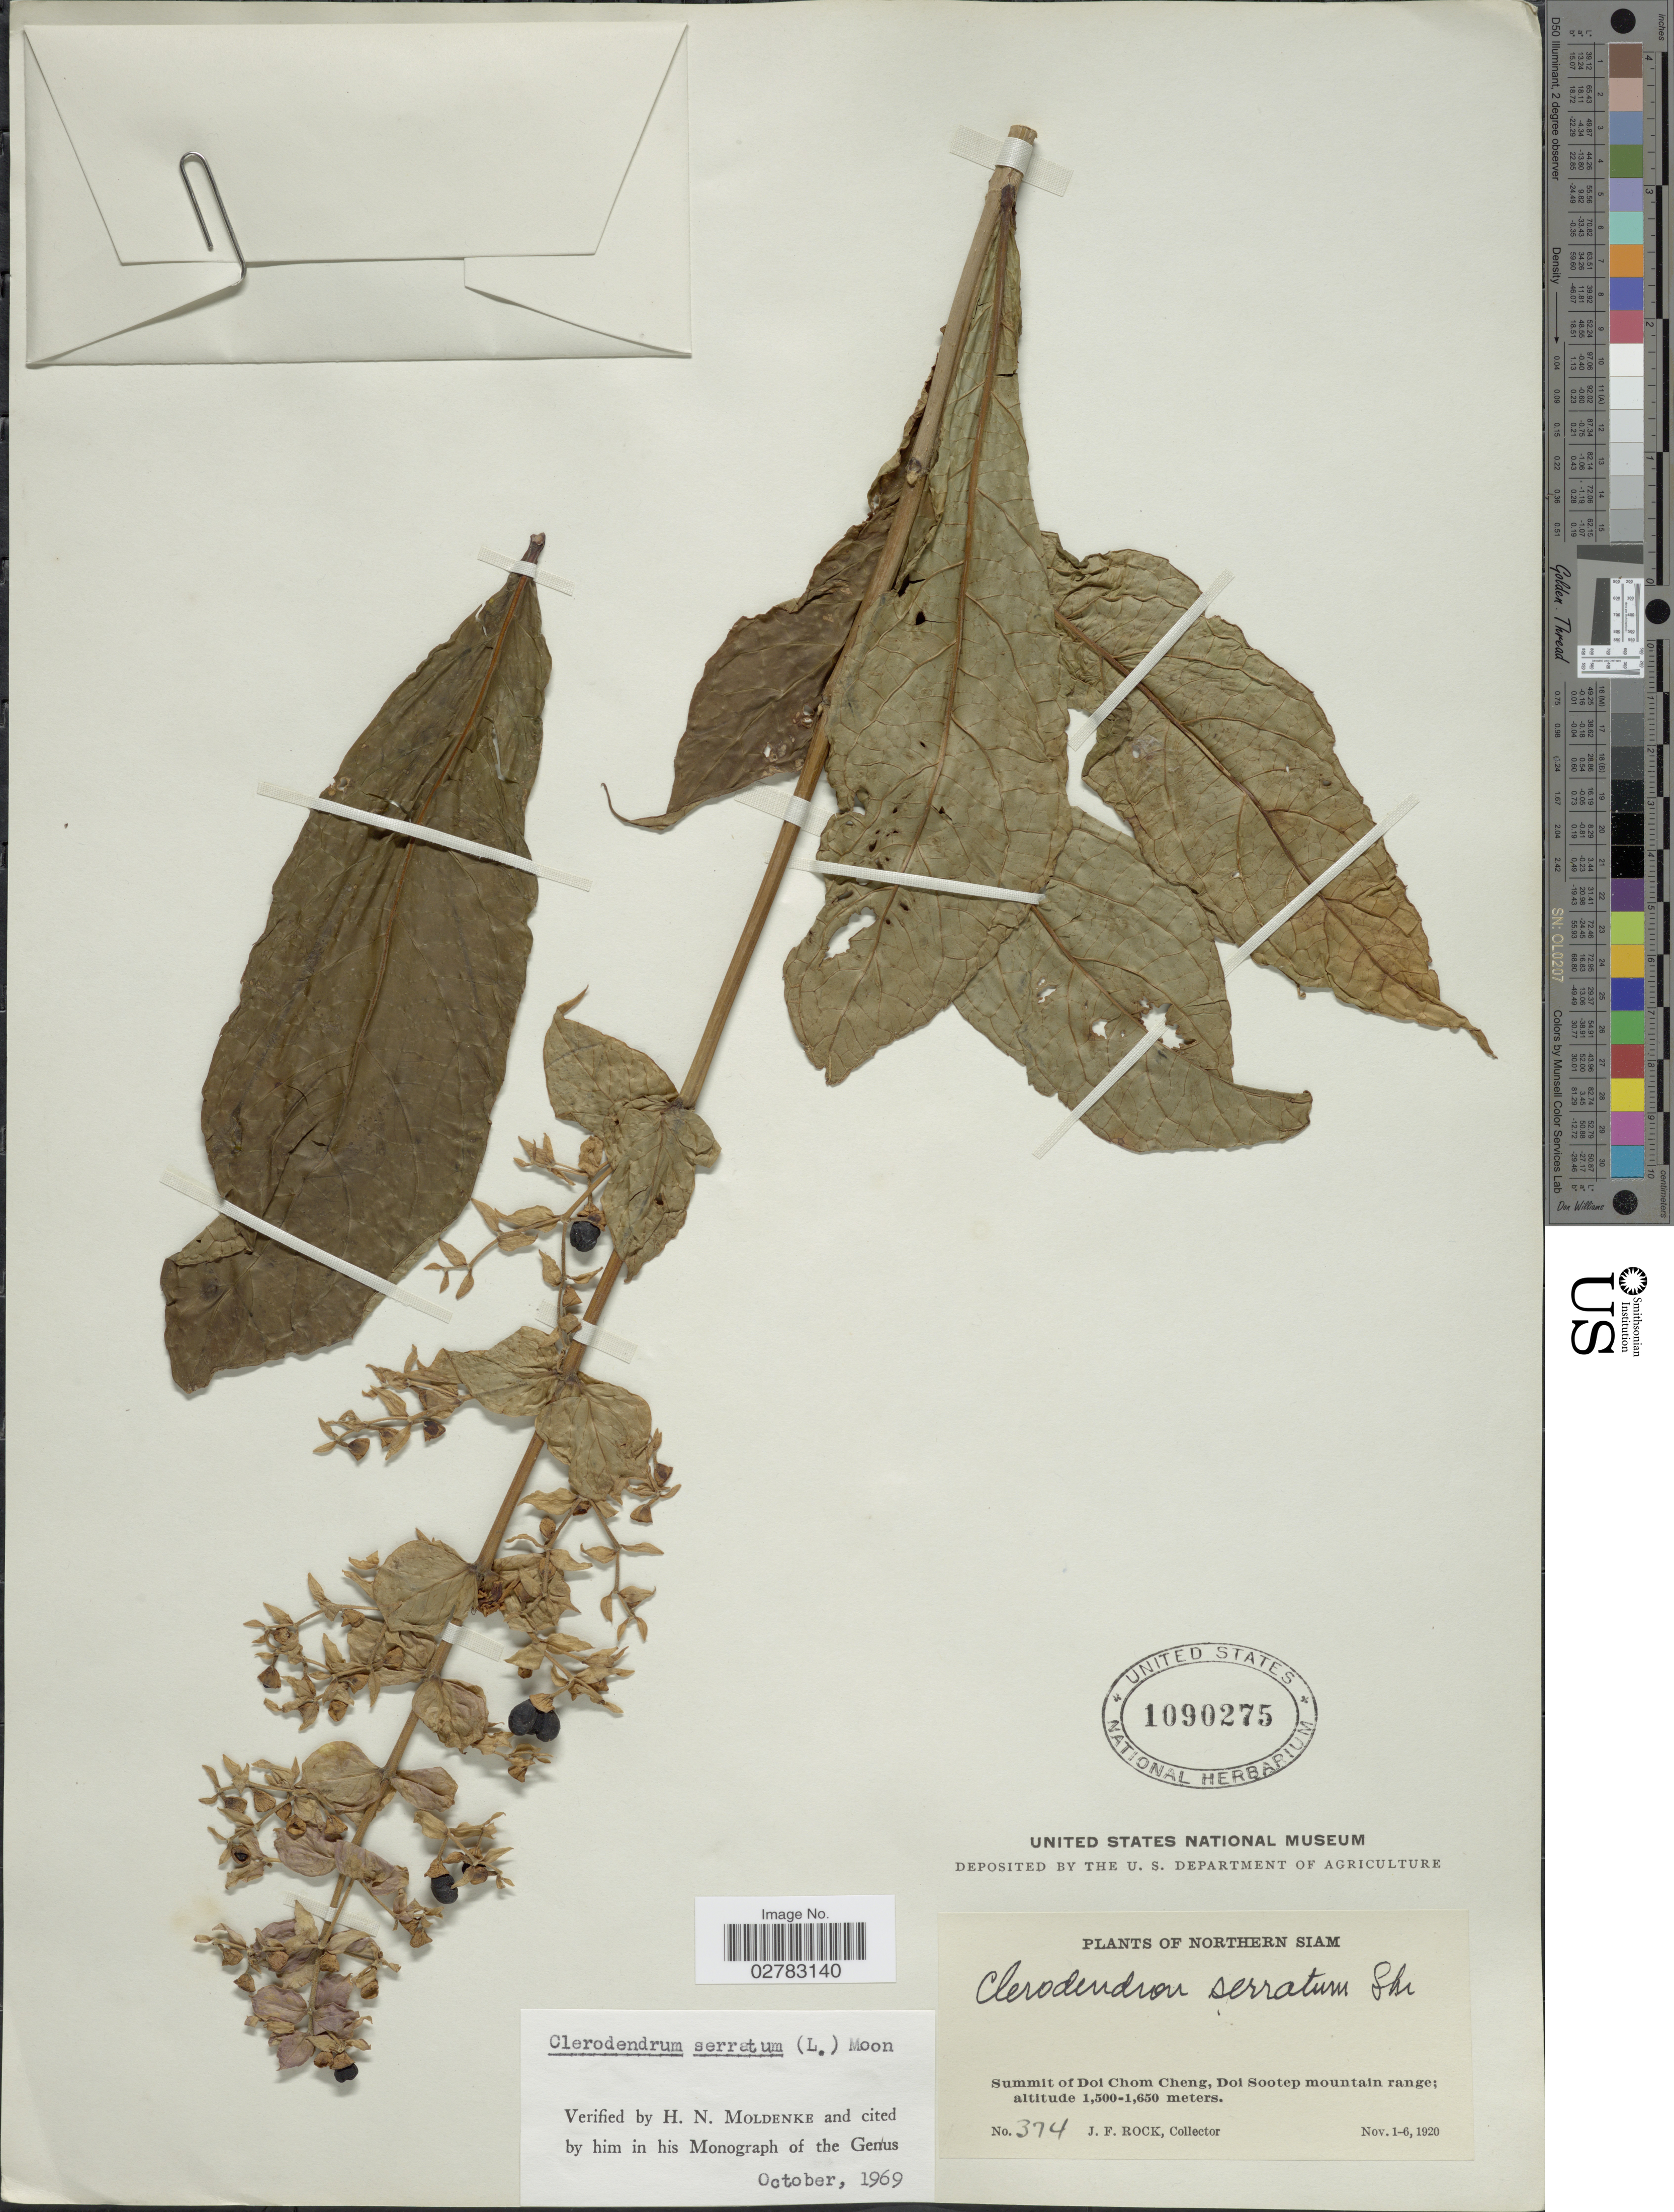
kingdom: Plantae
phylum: Tracheophyta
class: Magnoliopsida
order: Lamiales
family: Lamiaceae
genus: Clerodendrum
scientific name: Clerodendrum serratum var. serratum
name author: (L.) Moon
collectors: J. Rock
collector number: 374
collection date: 1920-11-01/1920-11-06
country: Thailand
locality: Northern Siam. Summit of Doi Chom Cheng, Doi Sootep mountain range.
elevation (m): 1500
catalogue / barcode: US 1090275